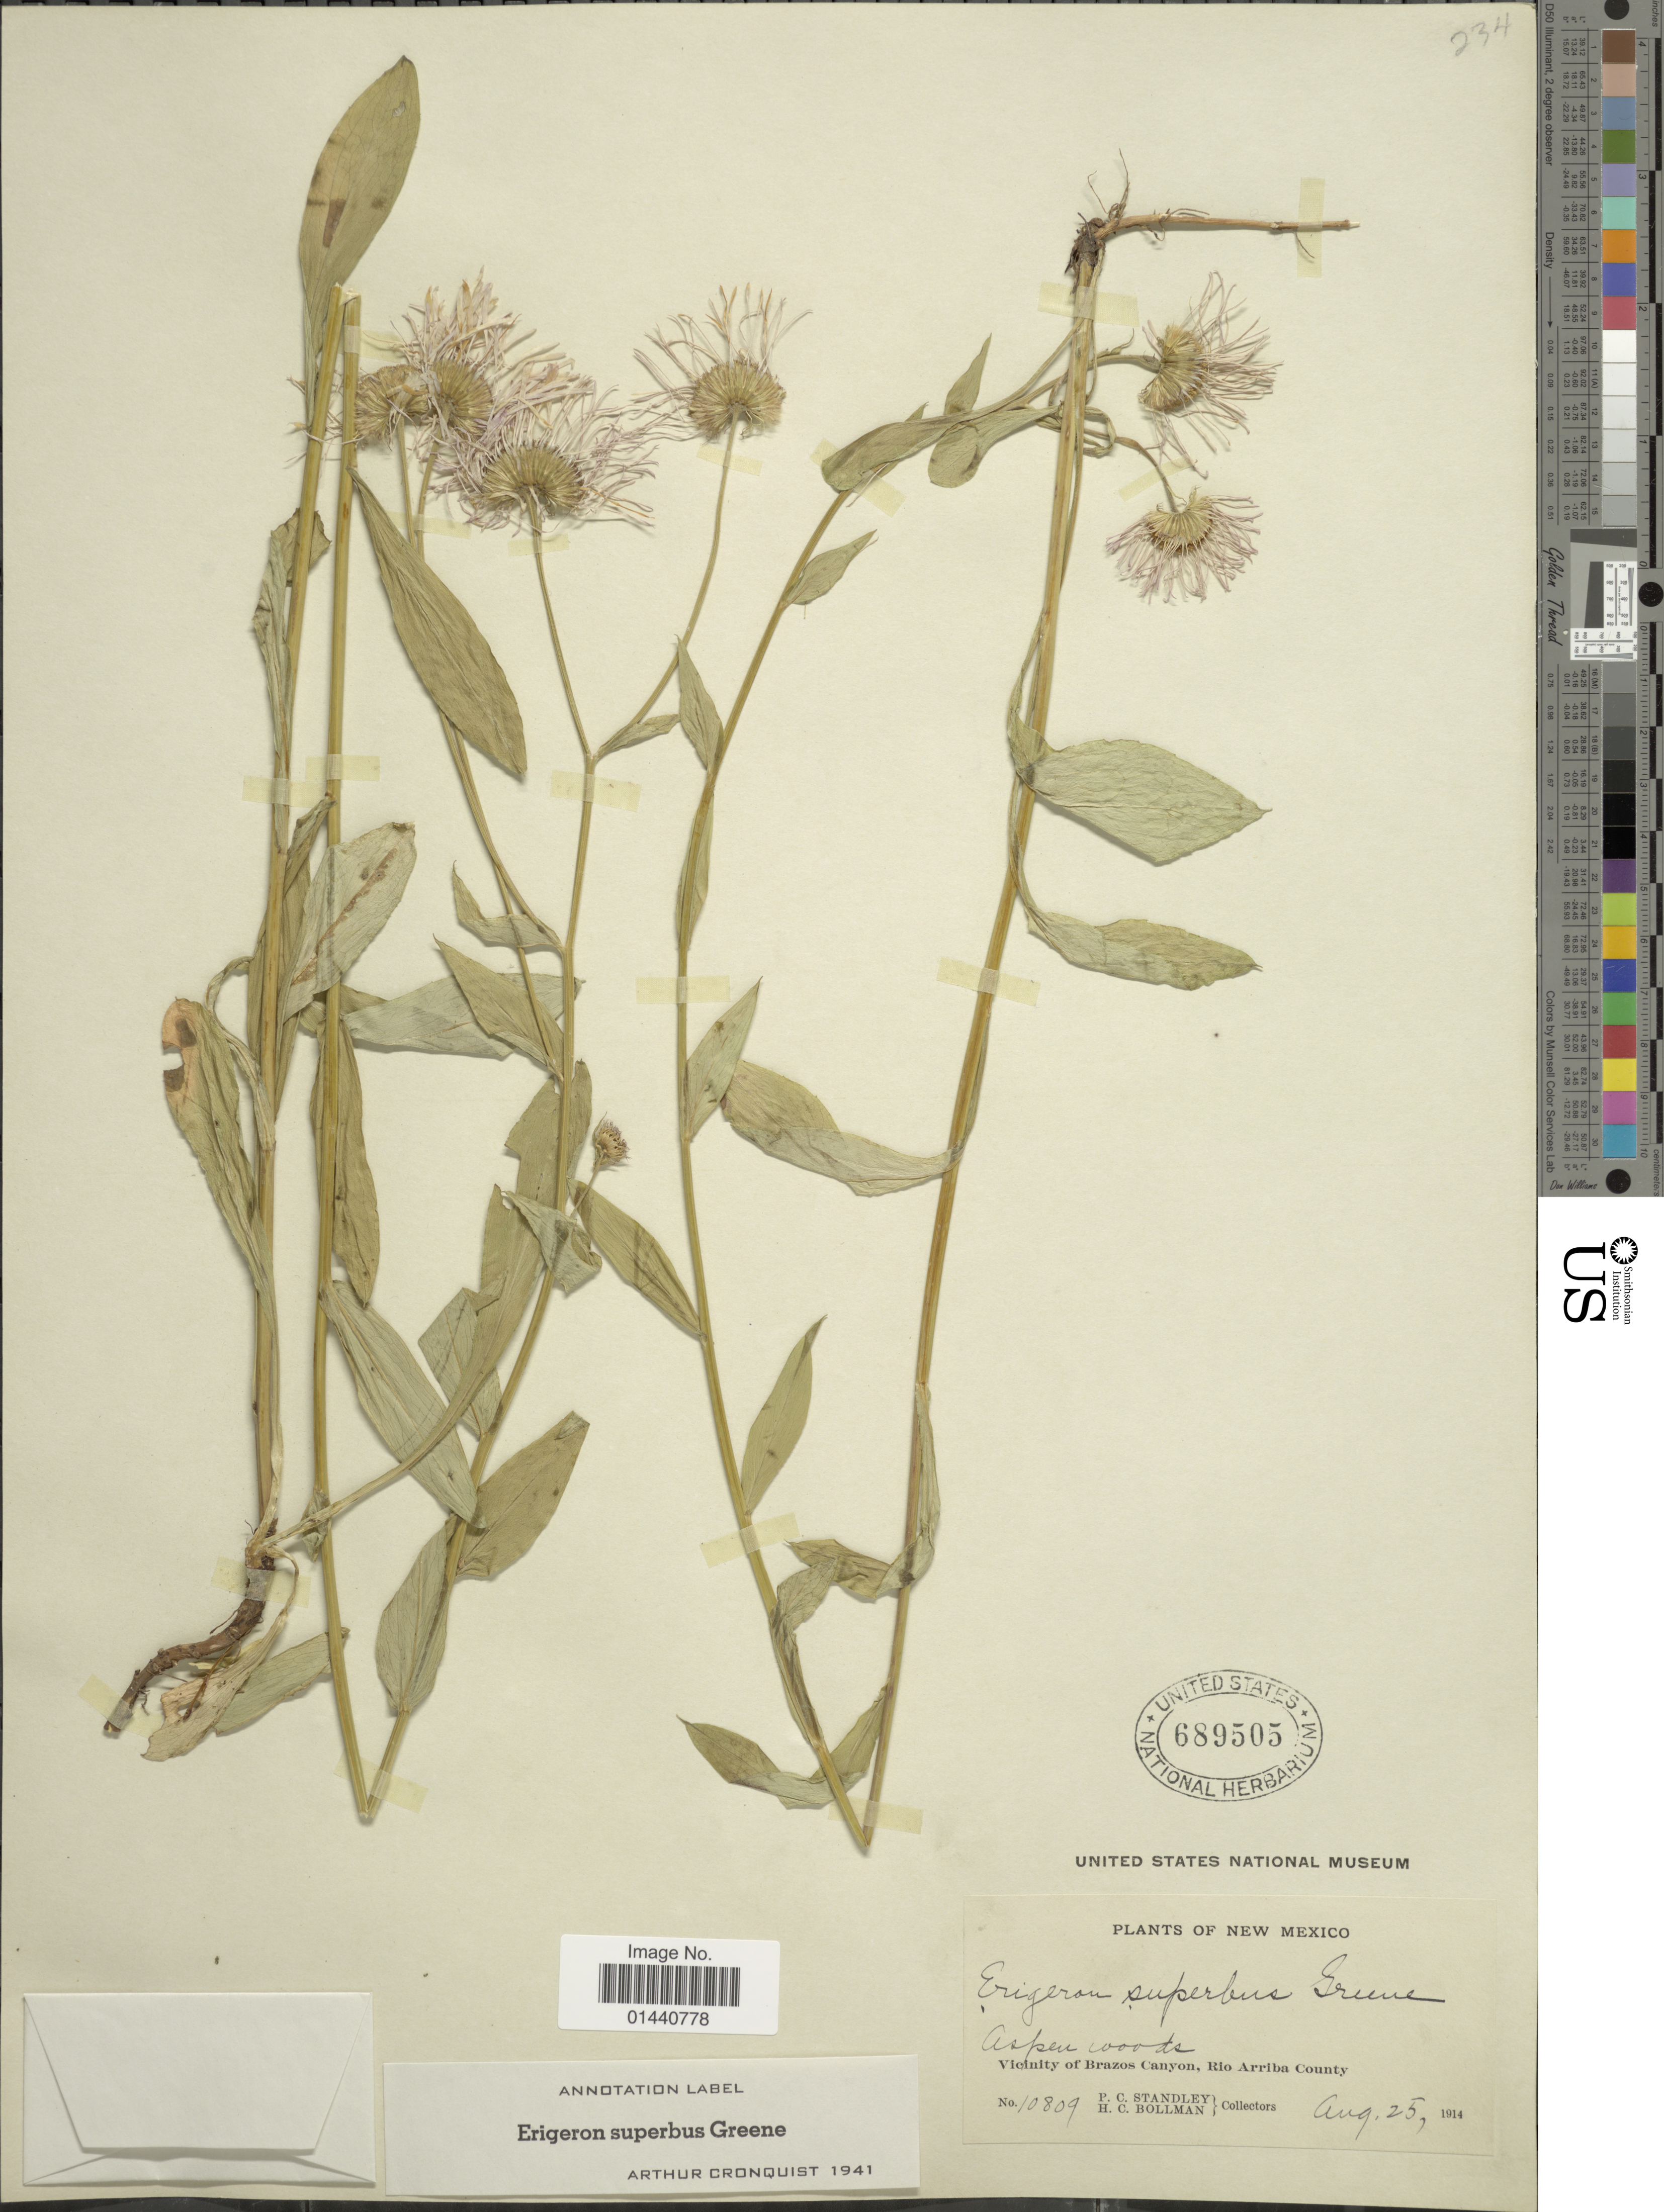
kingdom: Plantae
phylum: Tracheophyta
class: Magnoliopsida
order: Asterales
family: Asteraceae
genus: Erigeron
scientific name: Erigeron superbus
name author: Greene ex Rydb.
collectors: P. C. Standley & H. C. Bollman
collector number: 10809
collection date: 1914-08-25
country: United States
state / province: New Mexico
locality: Vicinity of Brazos Canyon, Rio Arriba County.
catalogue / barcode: US 689505